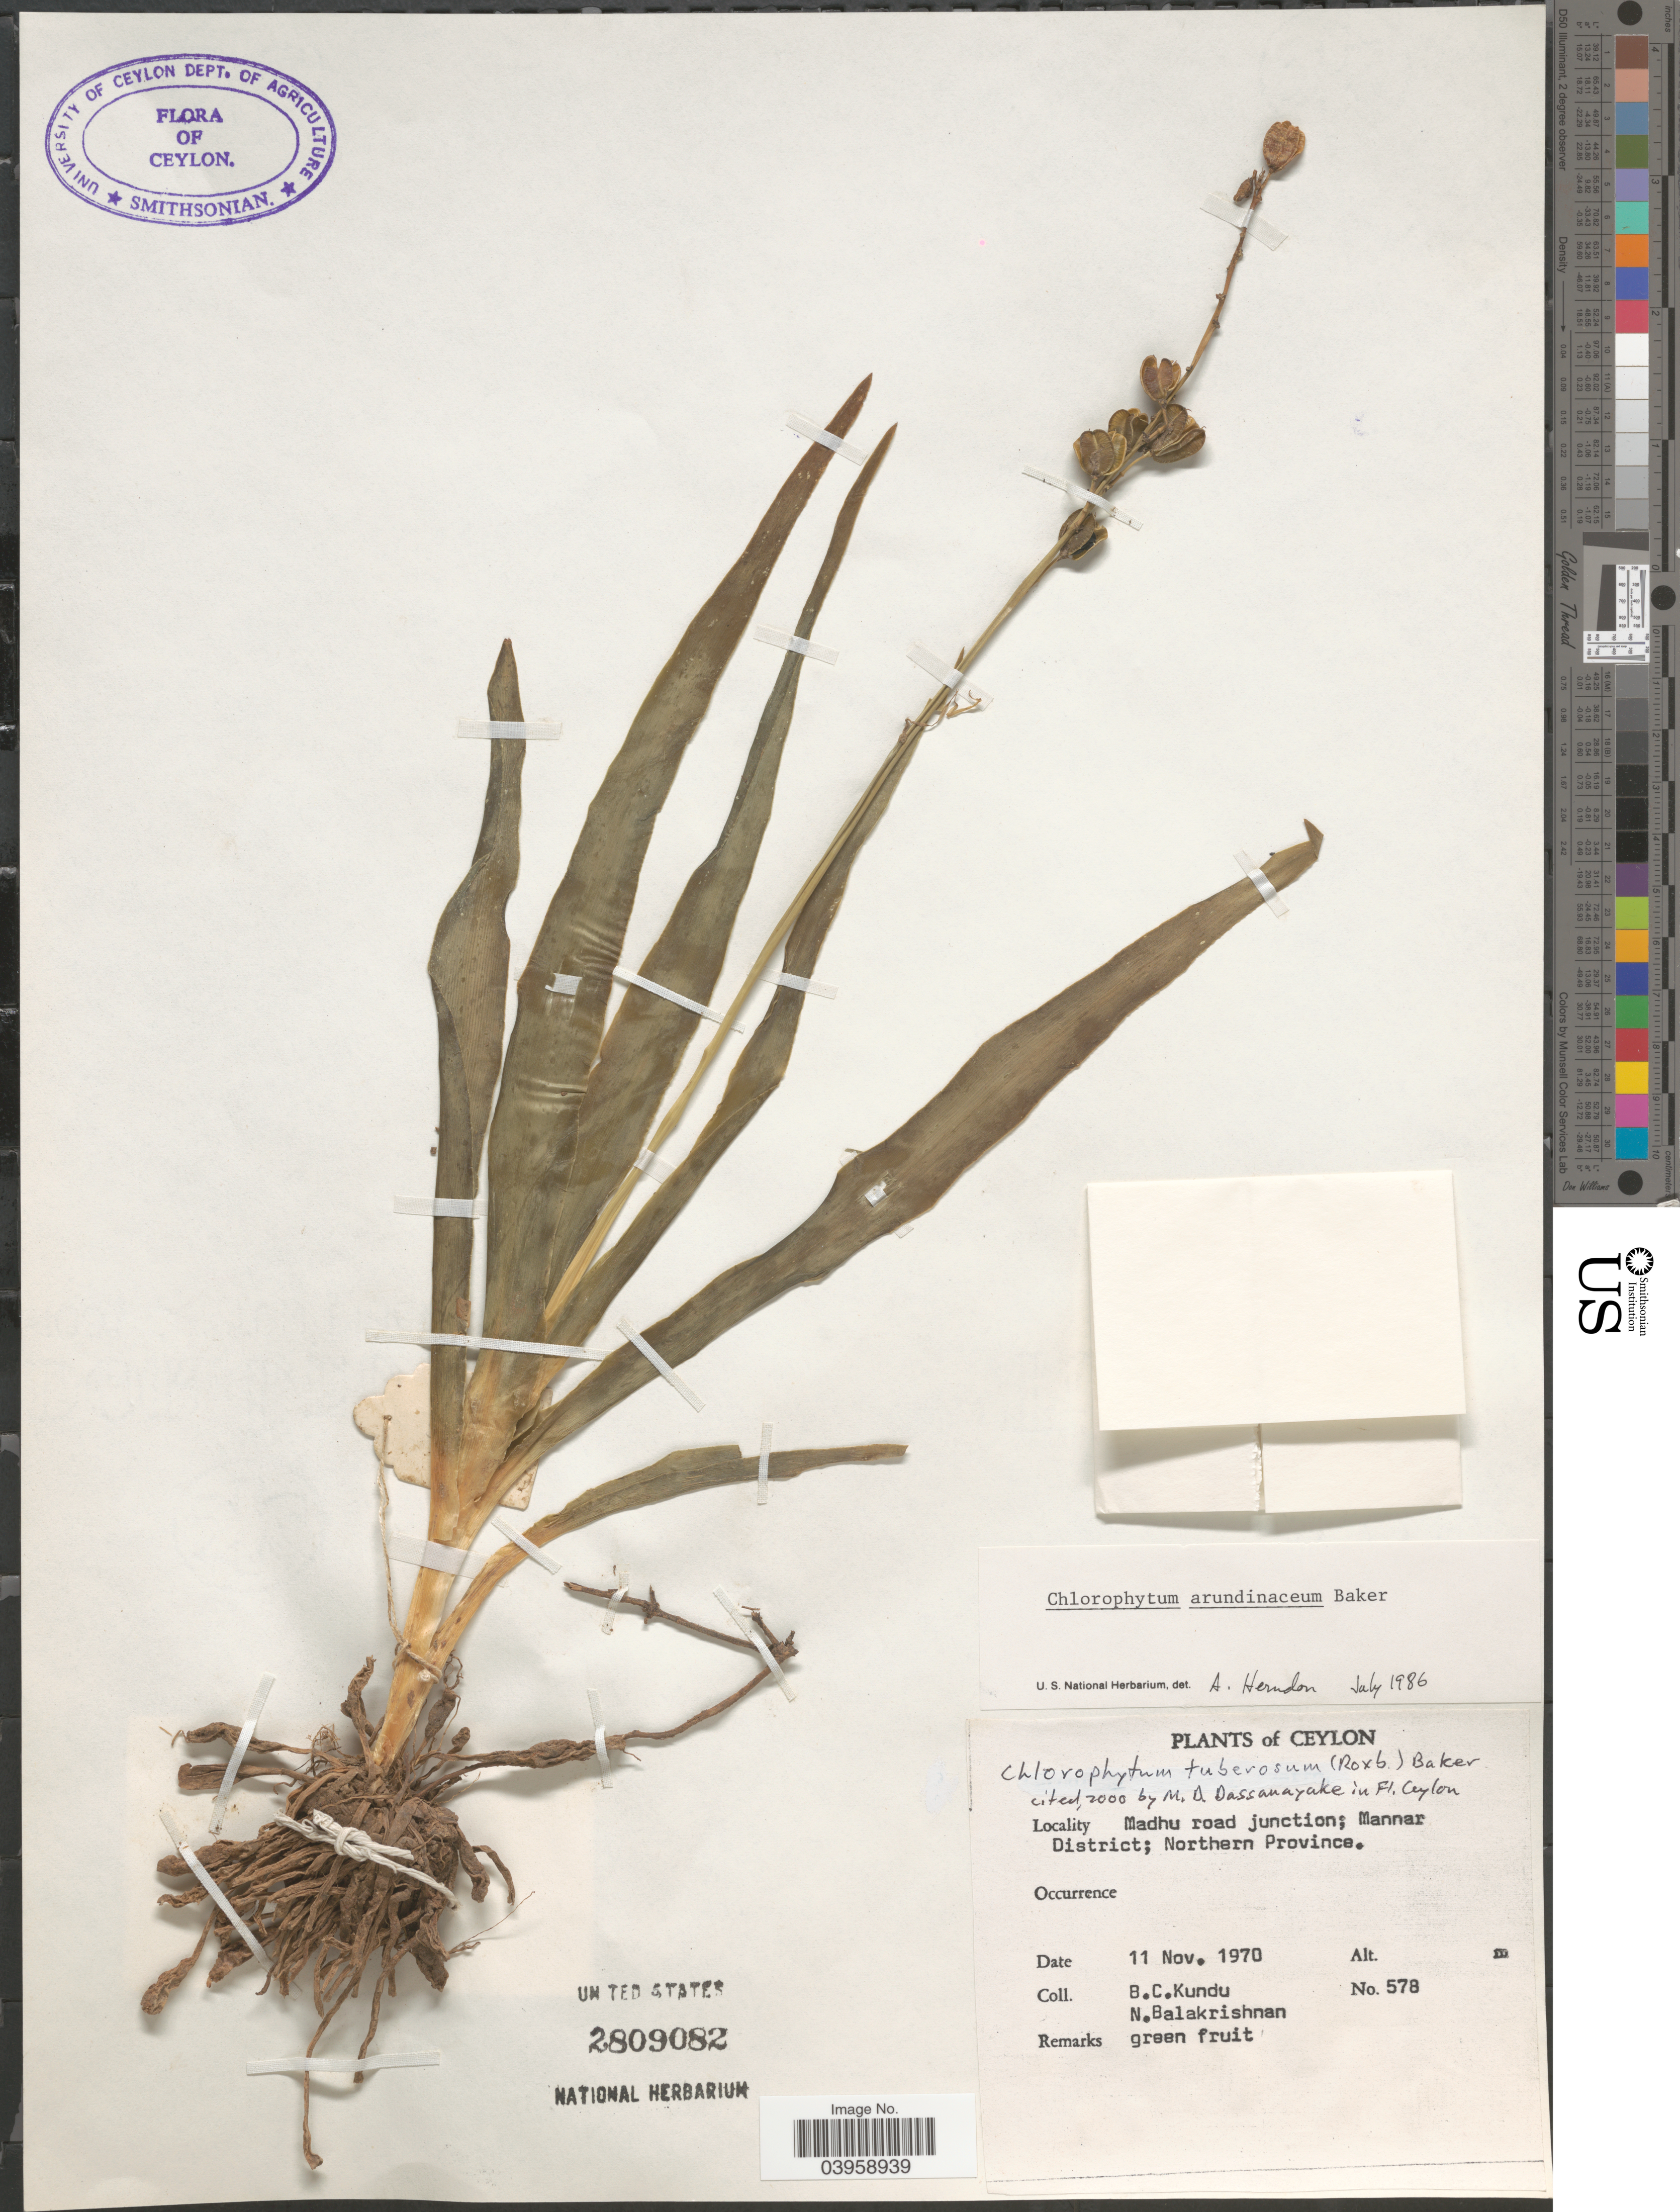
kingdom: Plantae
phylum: Tracheophyta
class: Liliopsida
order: Asparagales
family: Asparagaceae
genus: Chlorophytum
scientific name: Chlorophytum tuberosum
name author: Baker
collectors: B. C. Kundu & N. Balakrishnan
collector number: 578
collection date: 1970-11-11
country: Sri Lanka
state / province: Northern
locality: Ceylon. Madu road junction; Mannar District.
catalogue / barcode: US 2809082